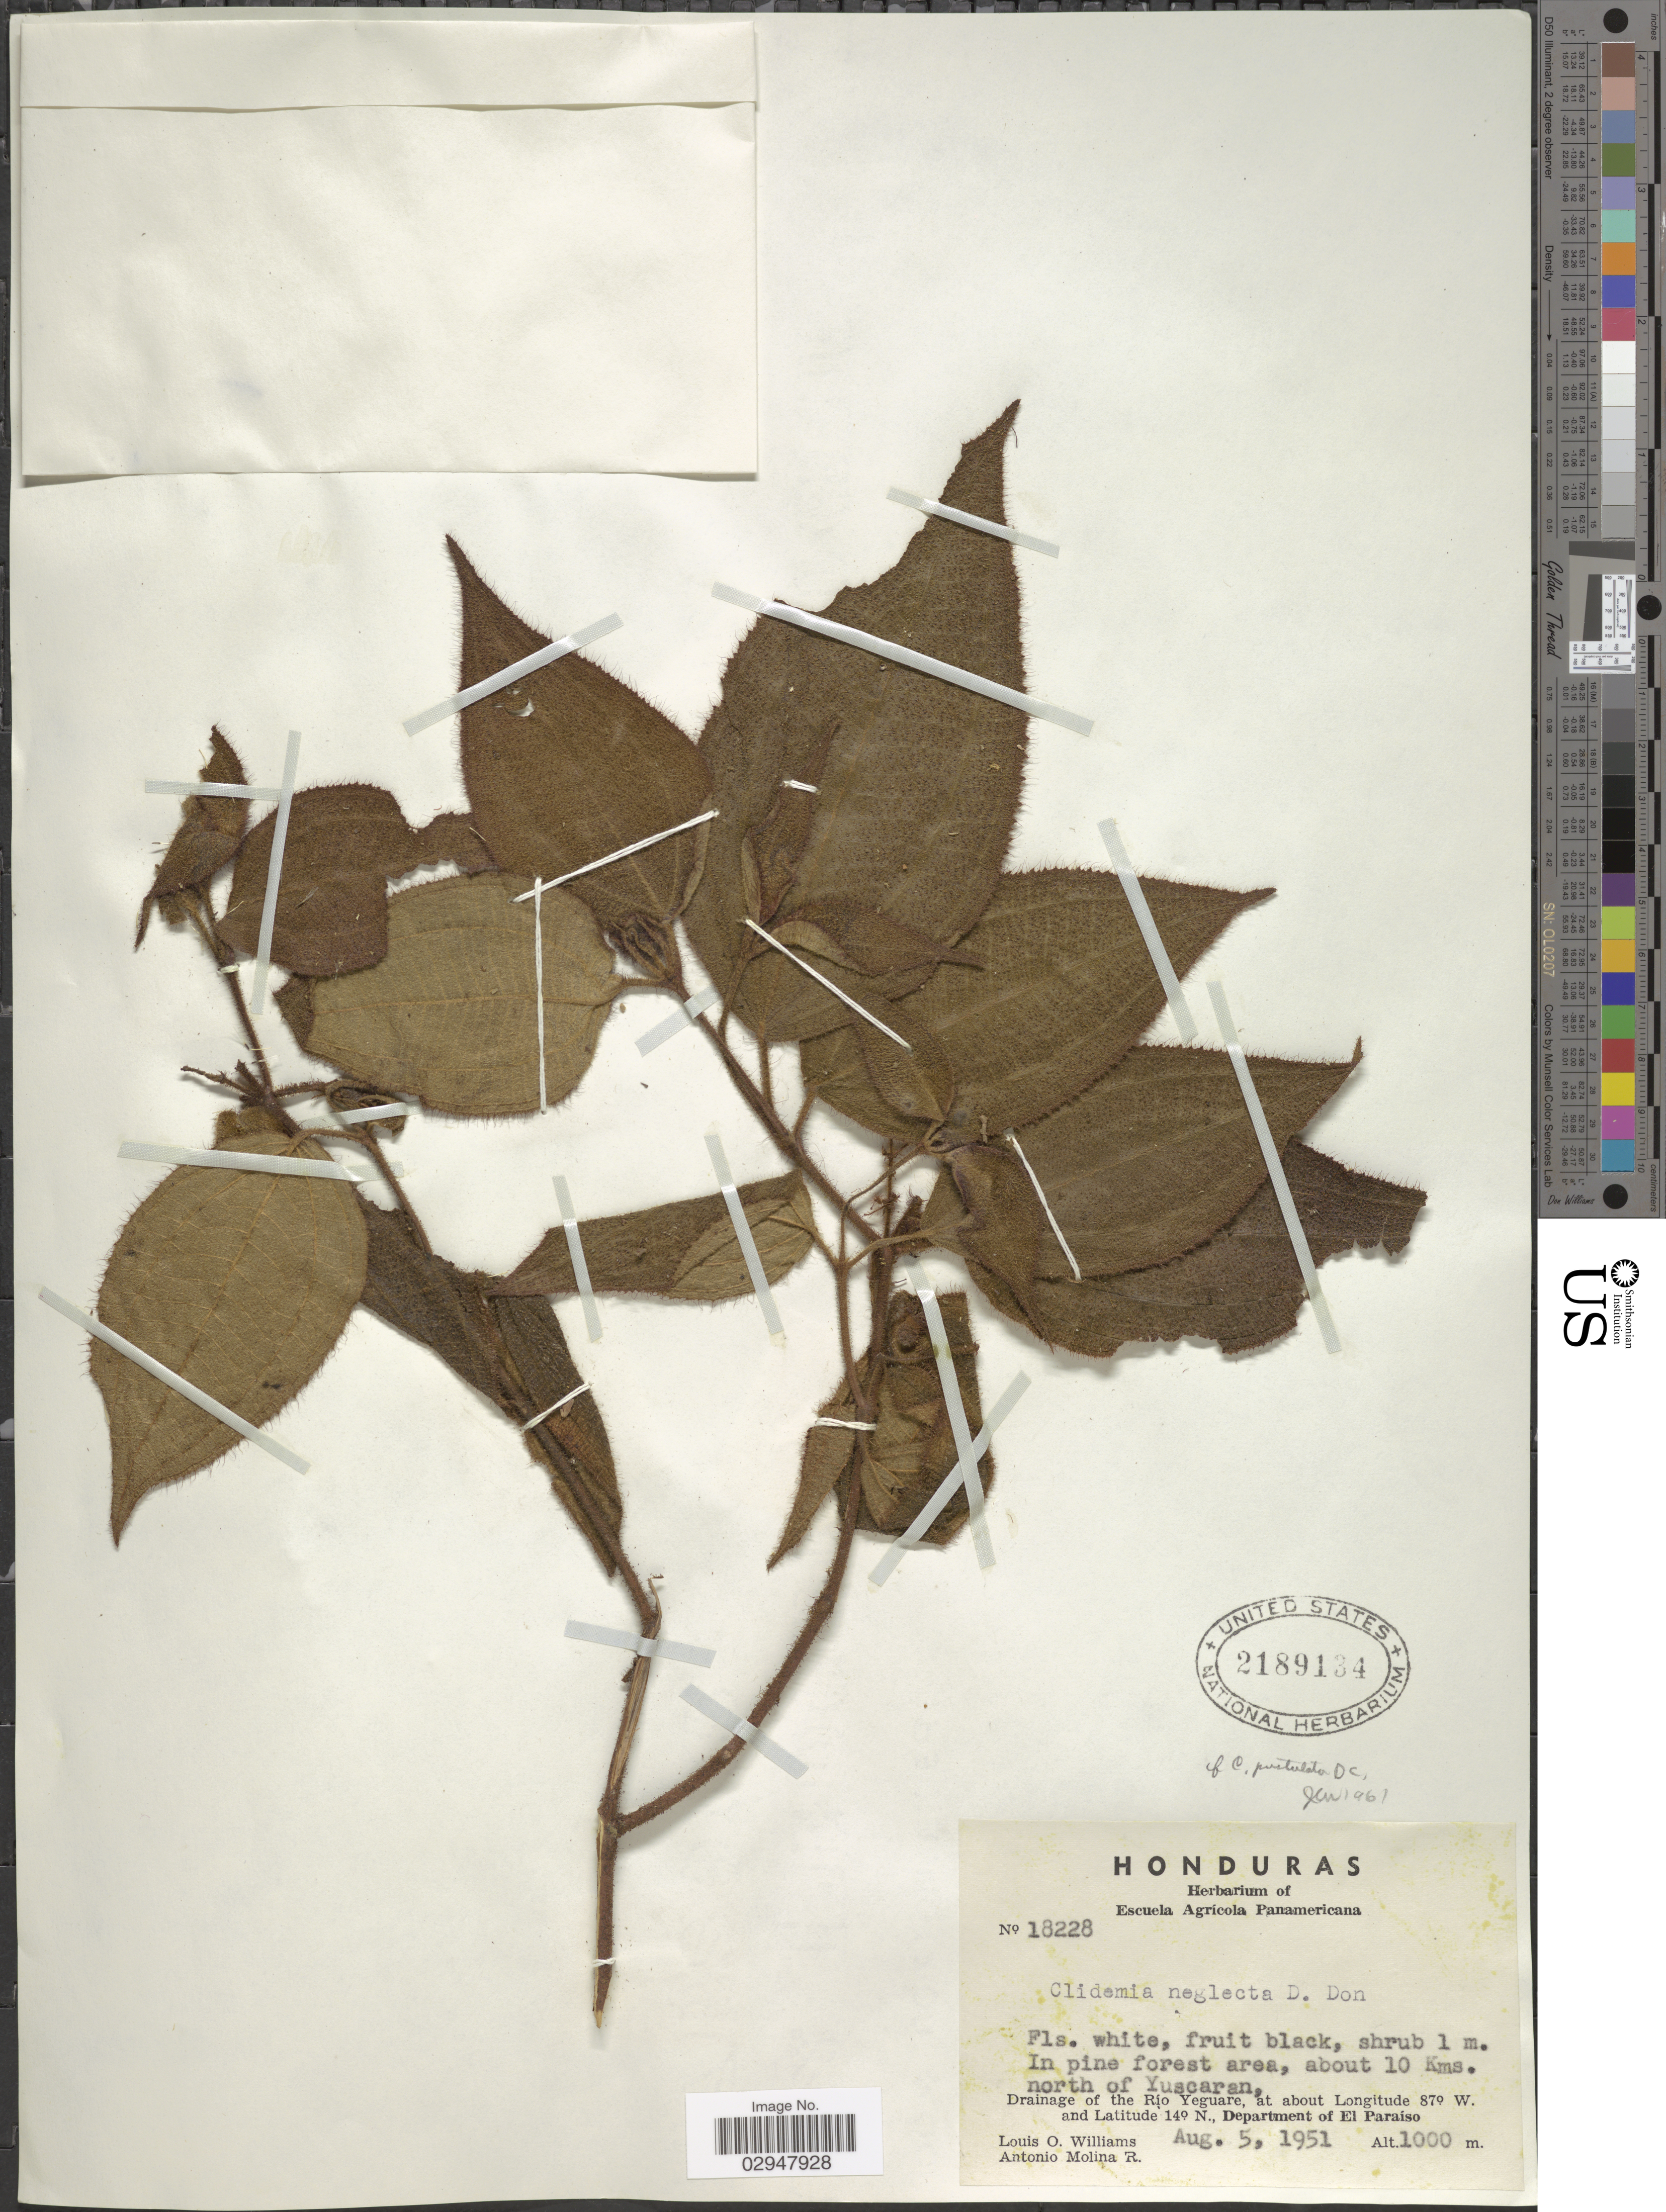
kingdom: Plantae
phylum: Tracheophyta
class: Magnoliopsida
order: Myrtales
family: Melastomataceae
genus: Clidemia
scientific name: Clidemia neglecta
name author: D. Don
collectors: L. O. Williams & A. Molina R.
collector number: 18228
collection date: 1951-08-05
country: Honduras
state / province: El Paraíso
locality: About 10 Kms. north of Yuscaran, Drainage of the Río Yeguare, Department of El Paraíso.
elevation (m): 1000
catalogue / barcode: US 2189134